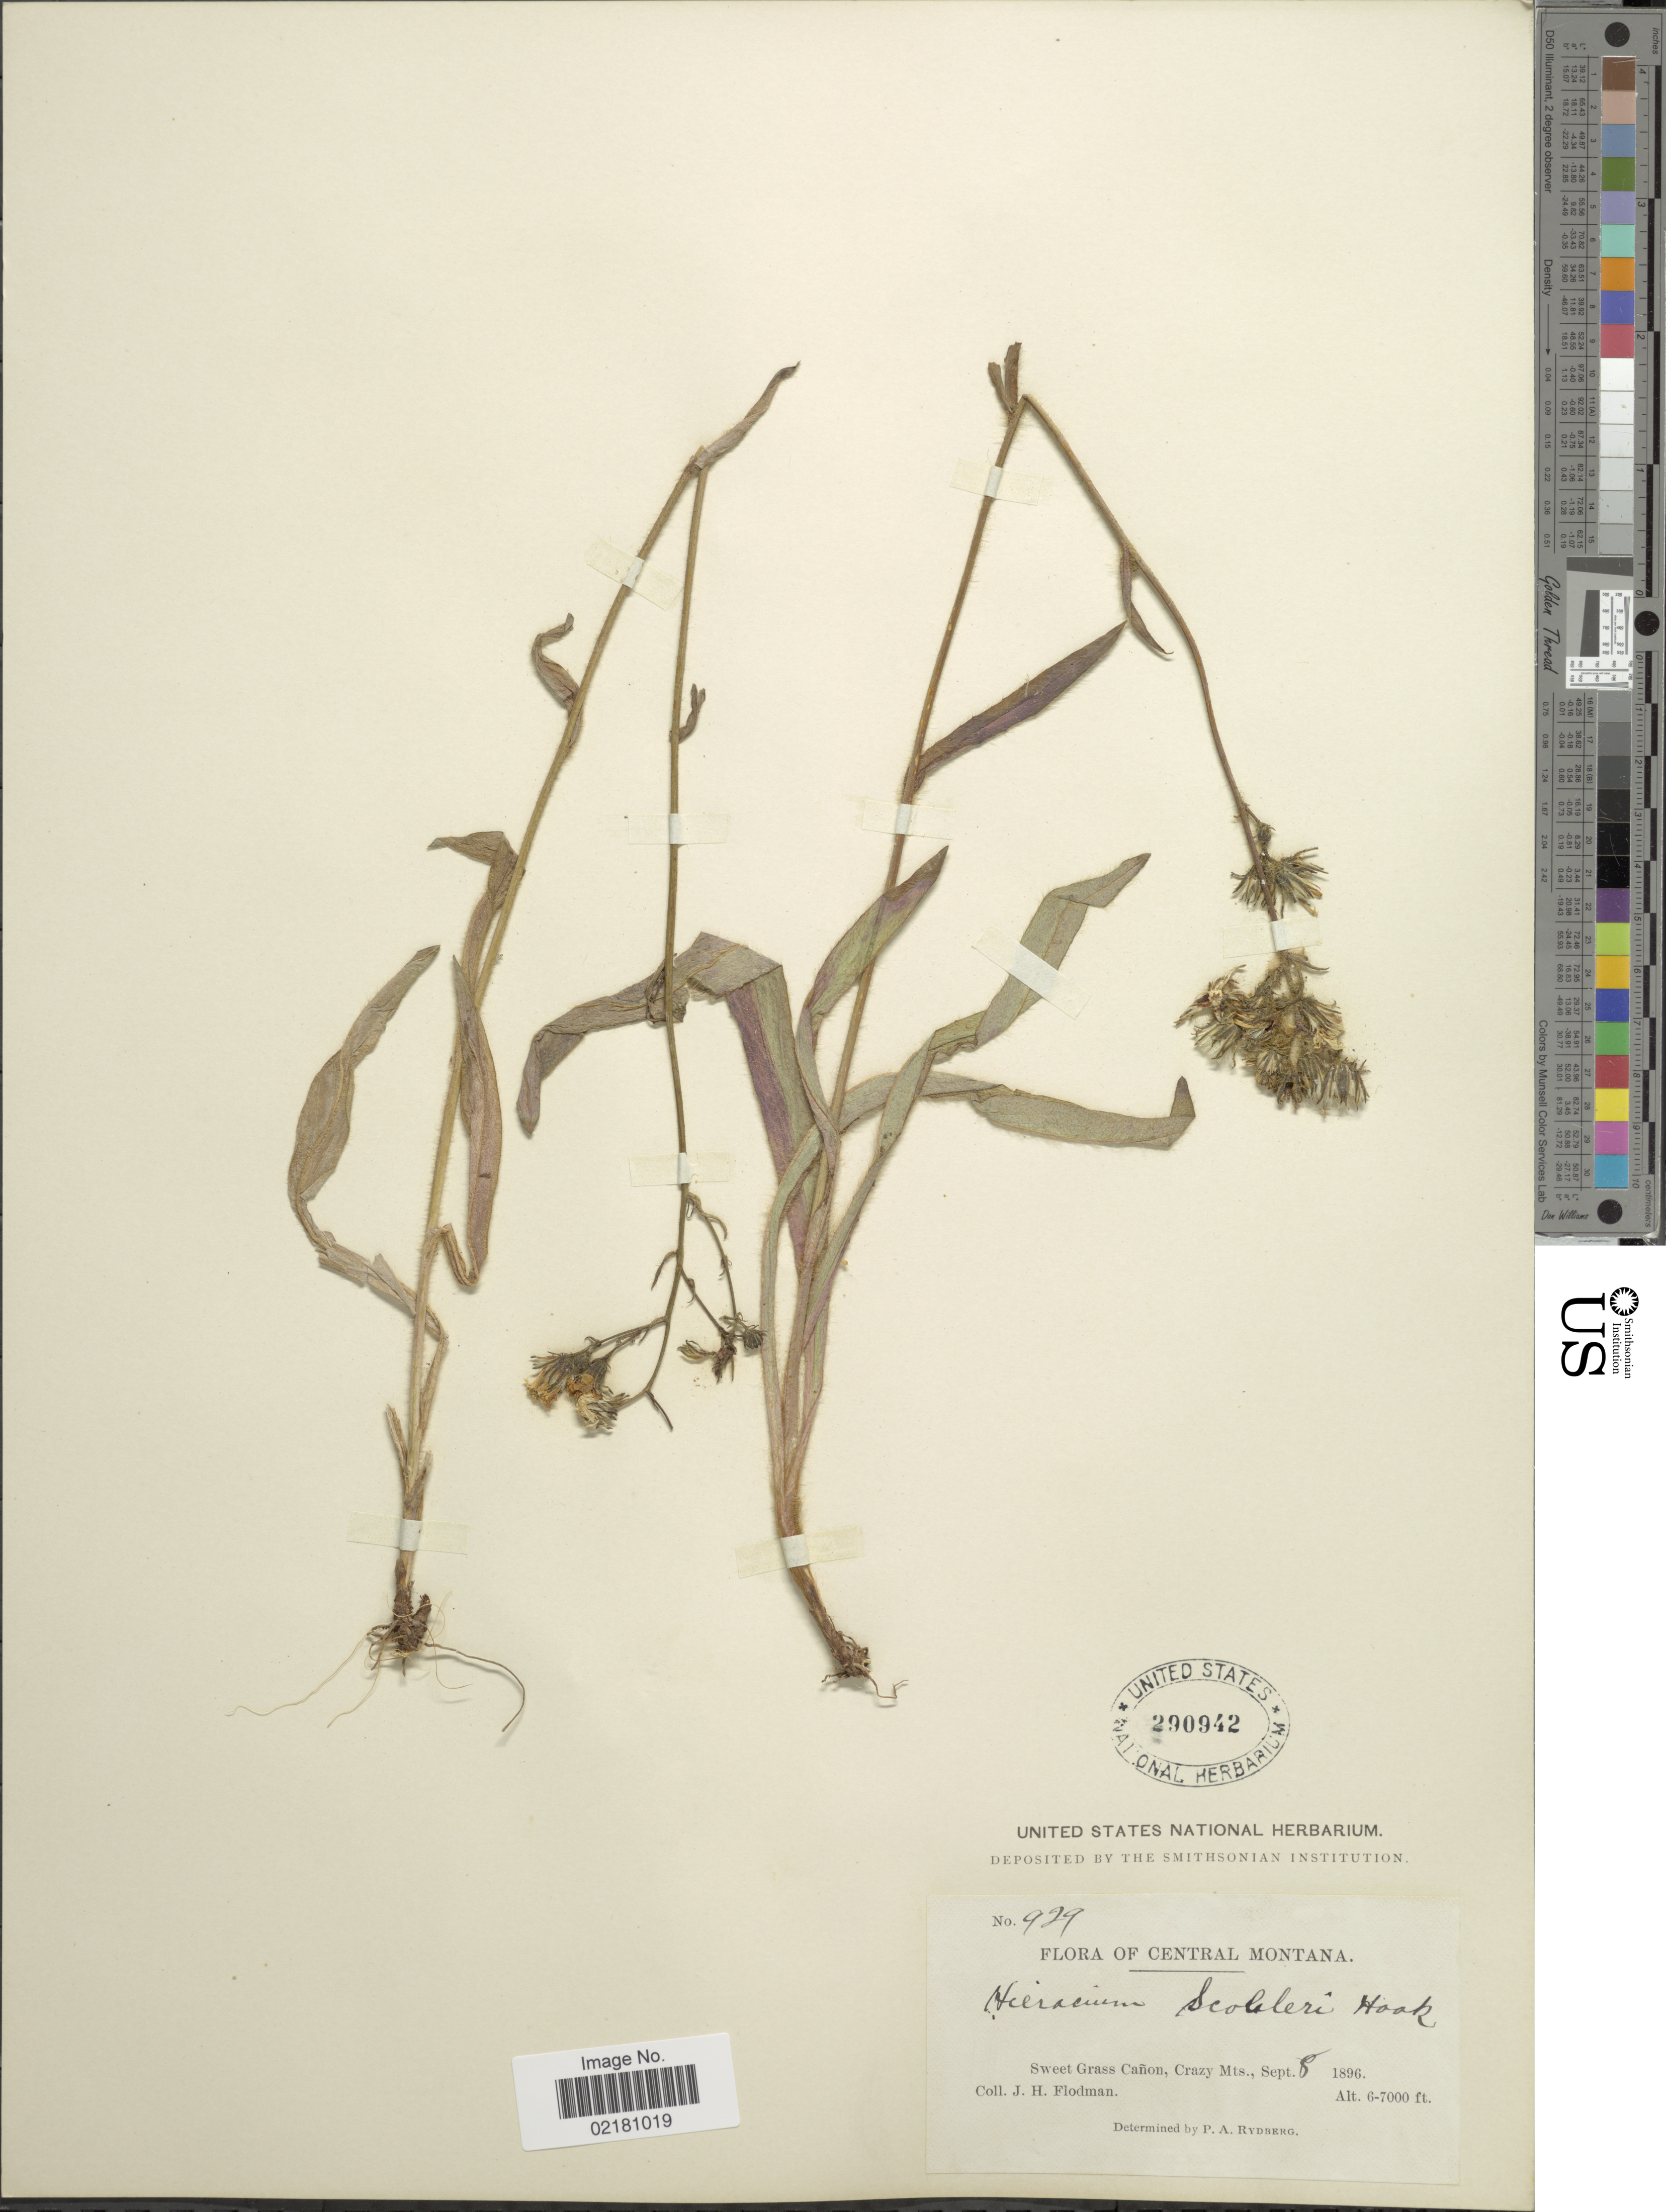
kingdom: Plantae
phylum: Tracheophyta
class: Magnoliopsida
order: Asterales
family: Asteraceae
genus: Hieracium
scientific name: Hieracium scouleri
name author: Hook.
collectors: J. Flodman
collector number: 929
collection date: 1896-09-08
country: United States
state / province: Montana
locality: Central Montana. Sweet Grass Canyon, Crazy Mts.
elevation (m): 1829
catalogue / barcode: US 290942